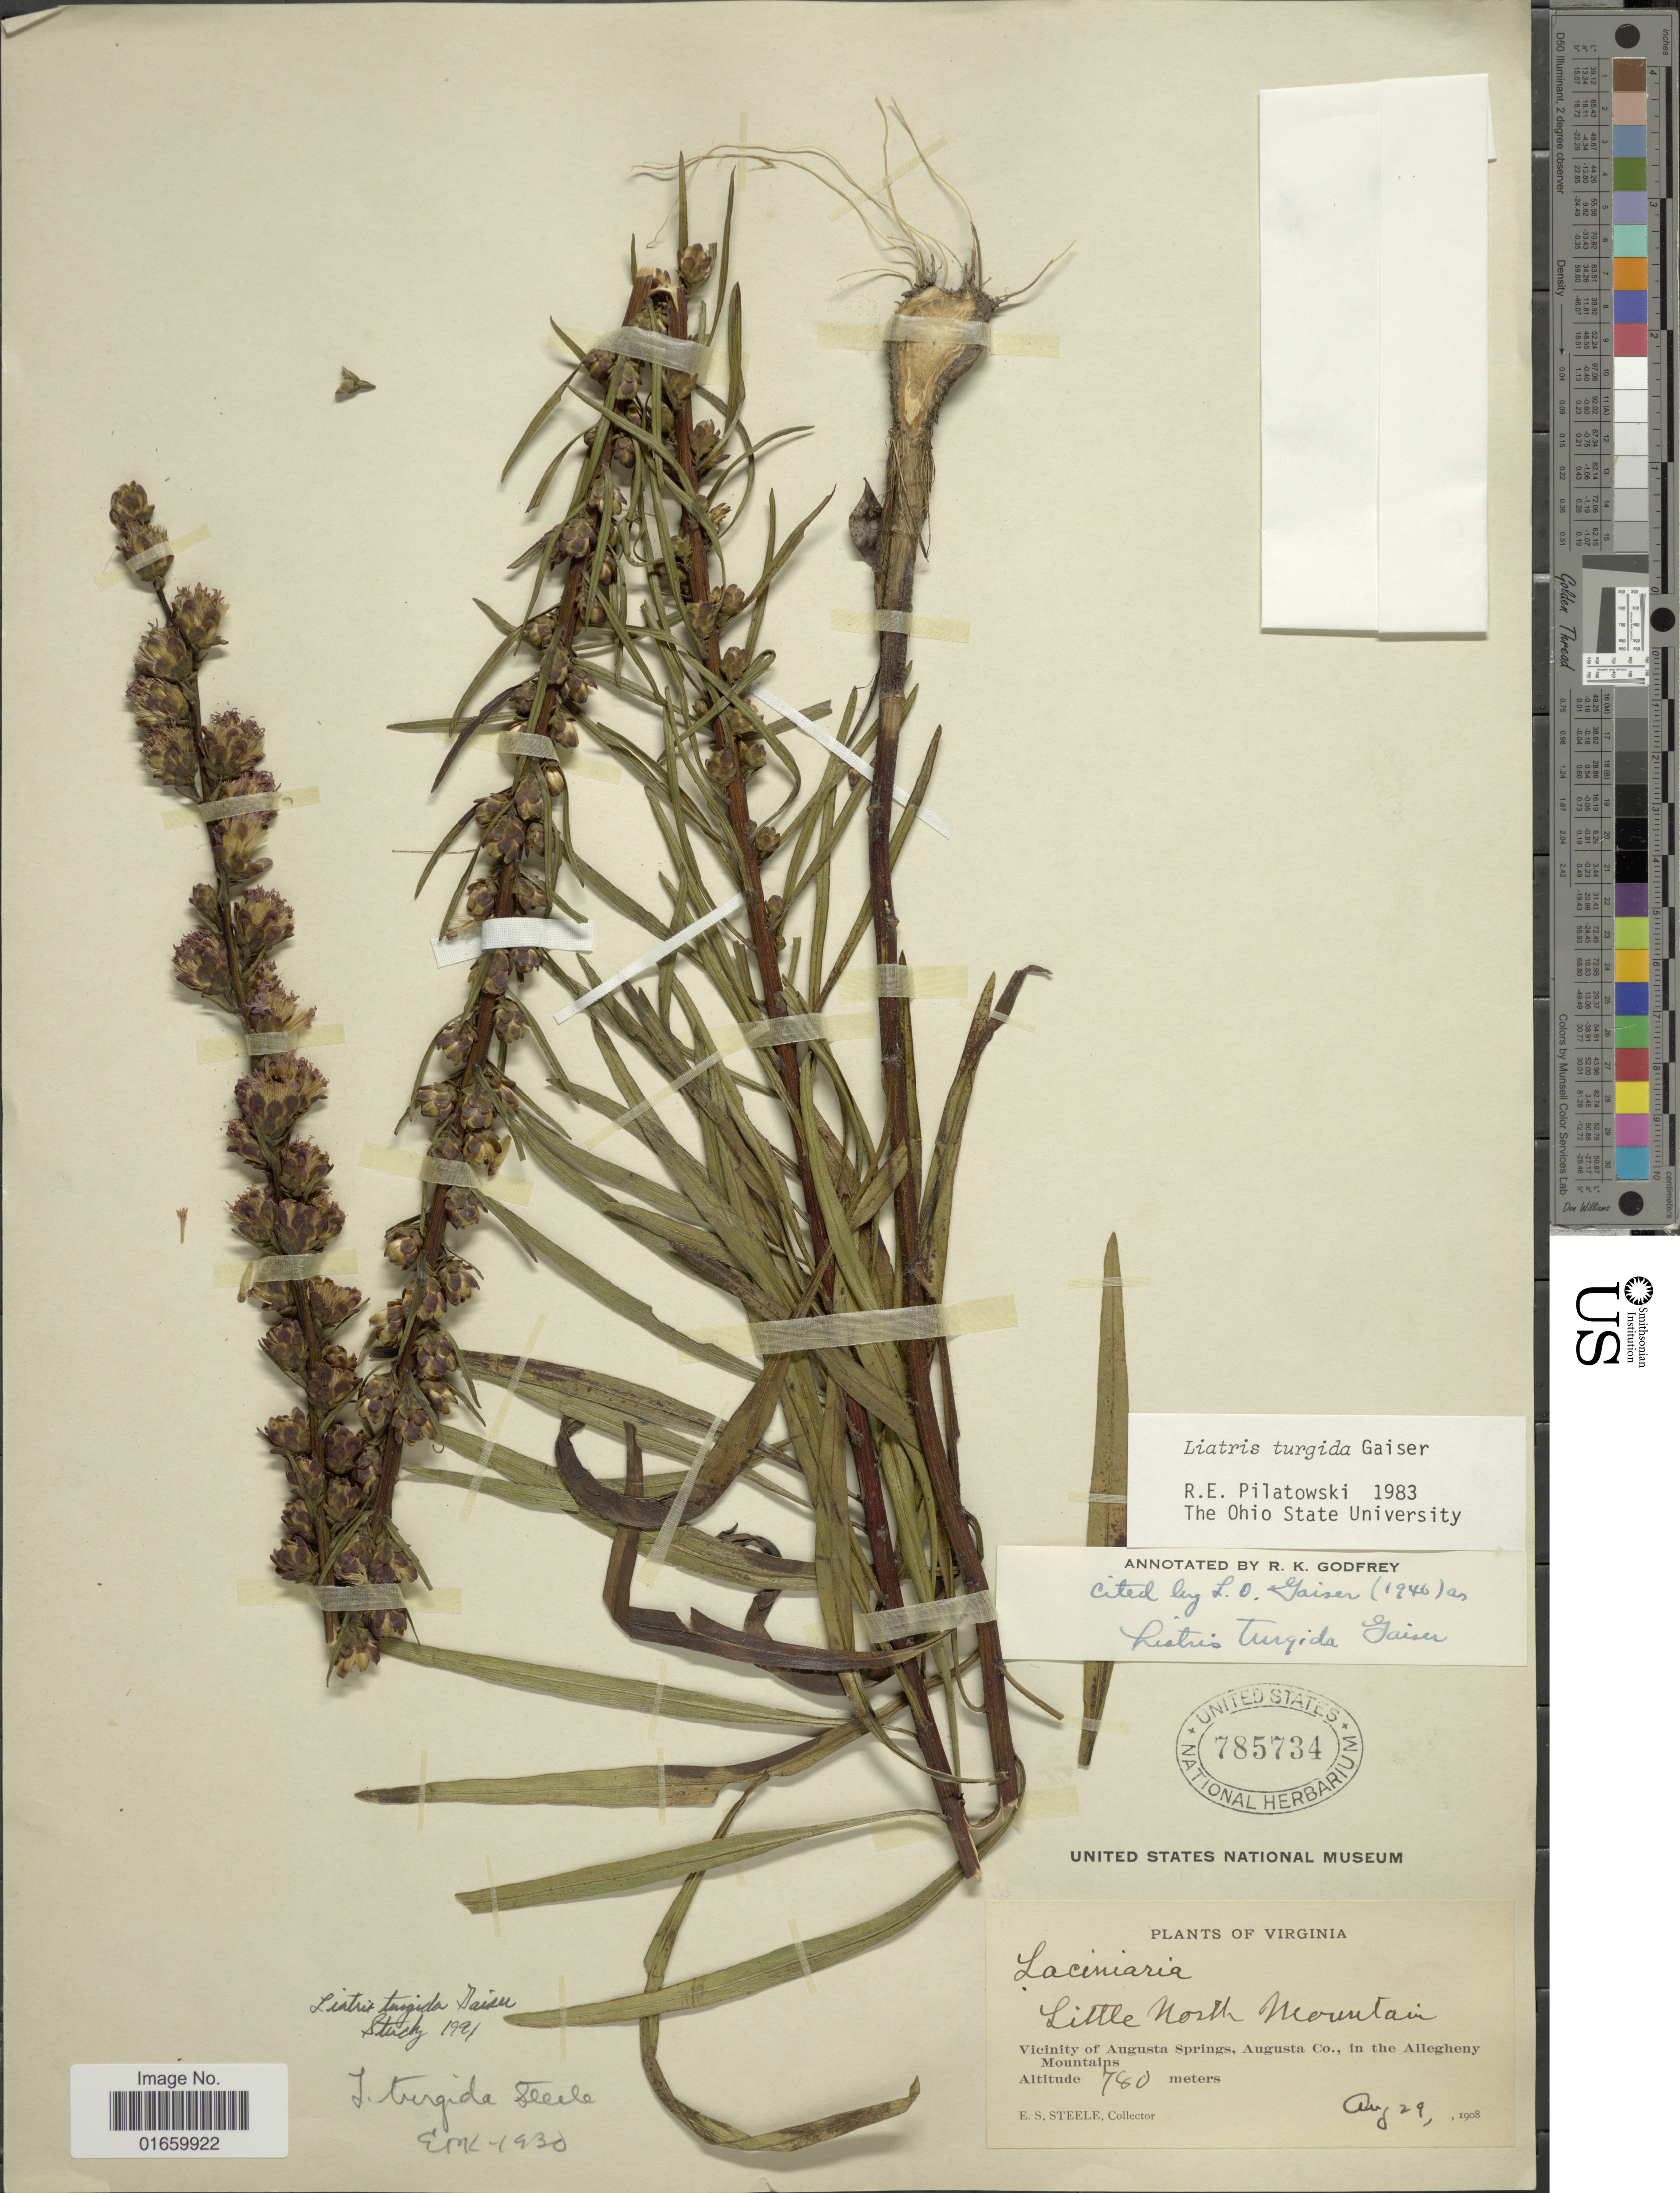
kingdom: Plantae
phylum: Tracheophyta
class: Magnoliopsida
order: Asterales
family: Asteraceae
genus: Liatris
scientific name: Liatris turgida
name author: Gaiser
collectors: E. Steele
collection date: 1908-08-29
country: United States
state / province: Virginia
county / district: Augusta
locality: Vicinity of Augusta Springs, Augusta Co., in the Allegheny Mountains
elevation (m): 780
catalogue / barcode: US 785734